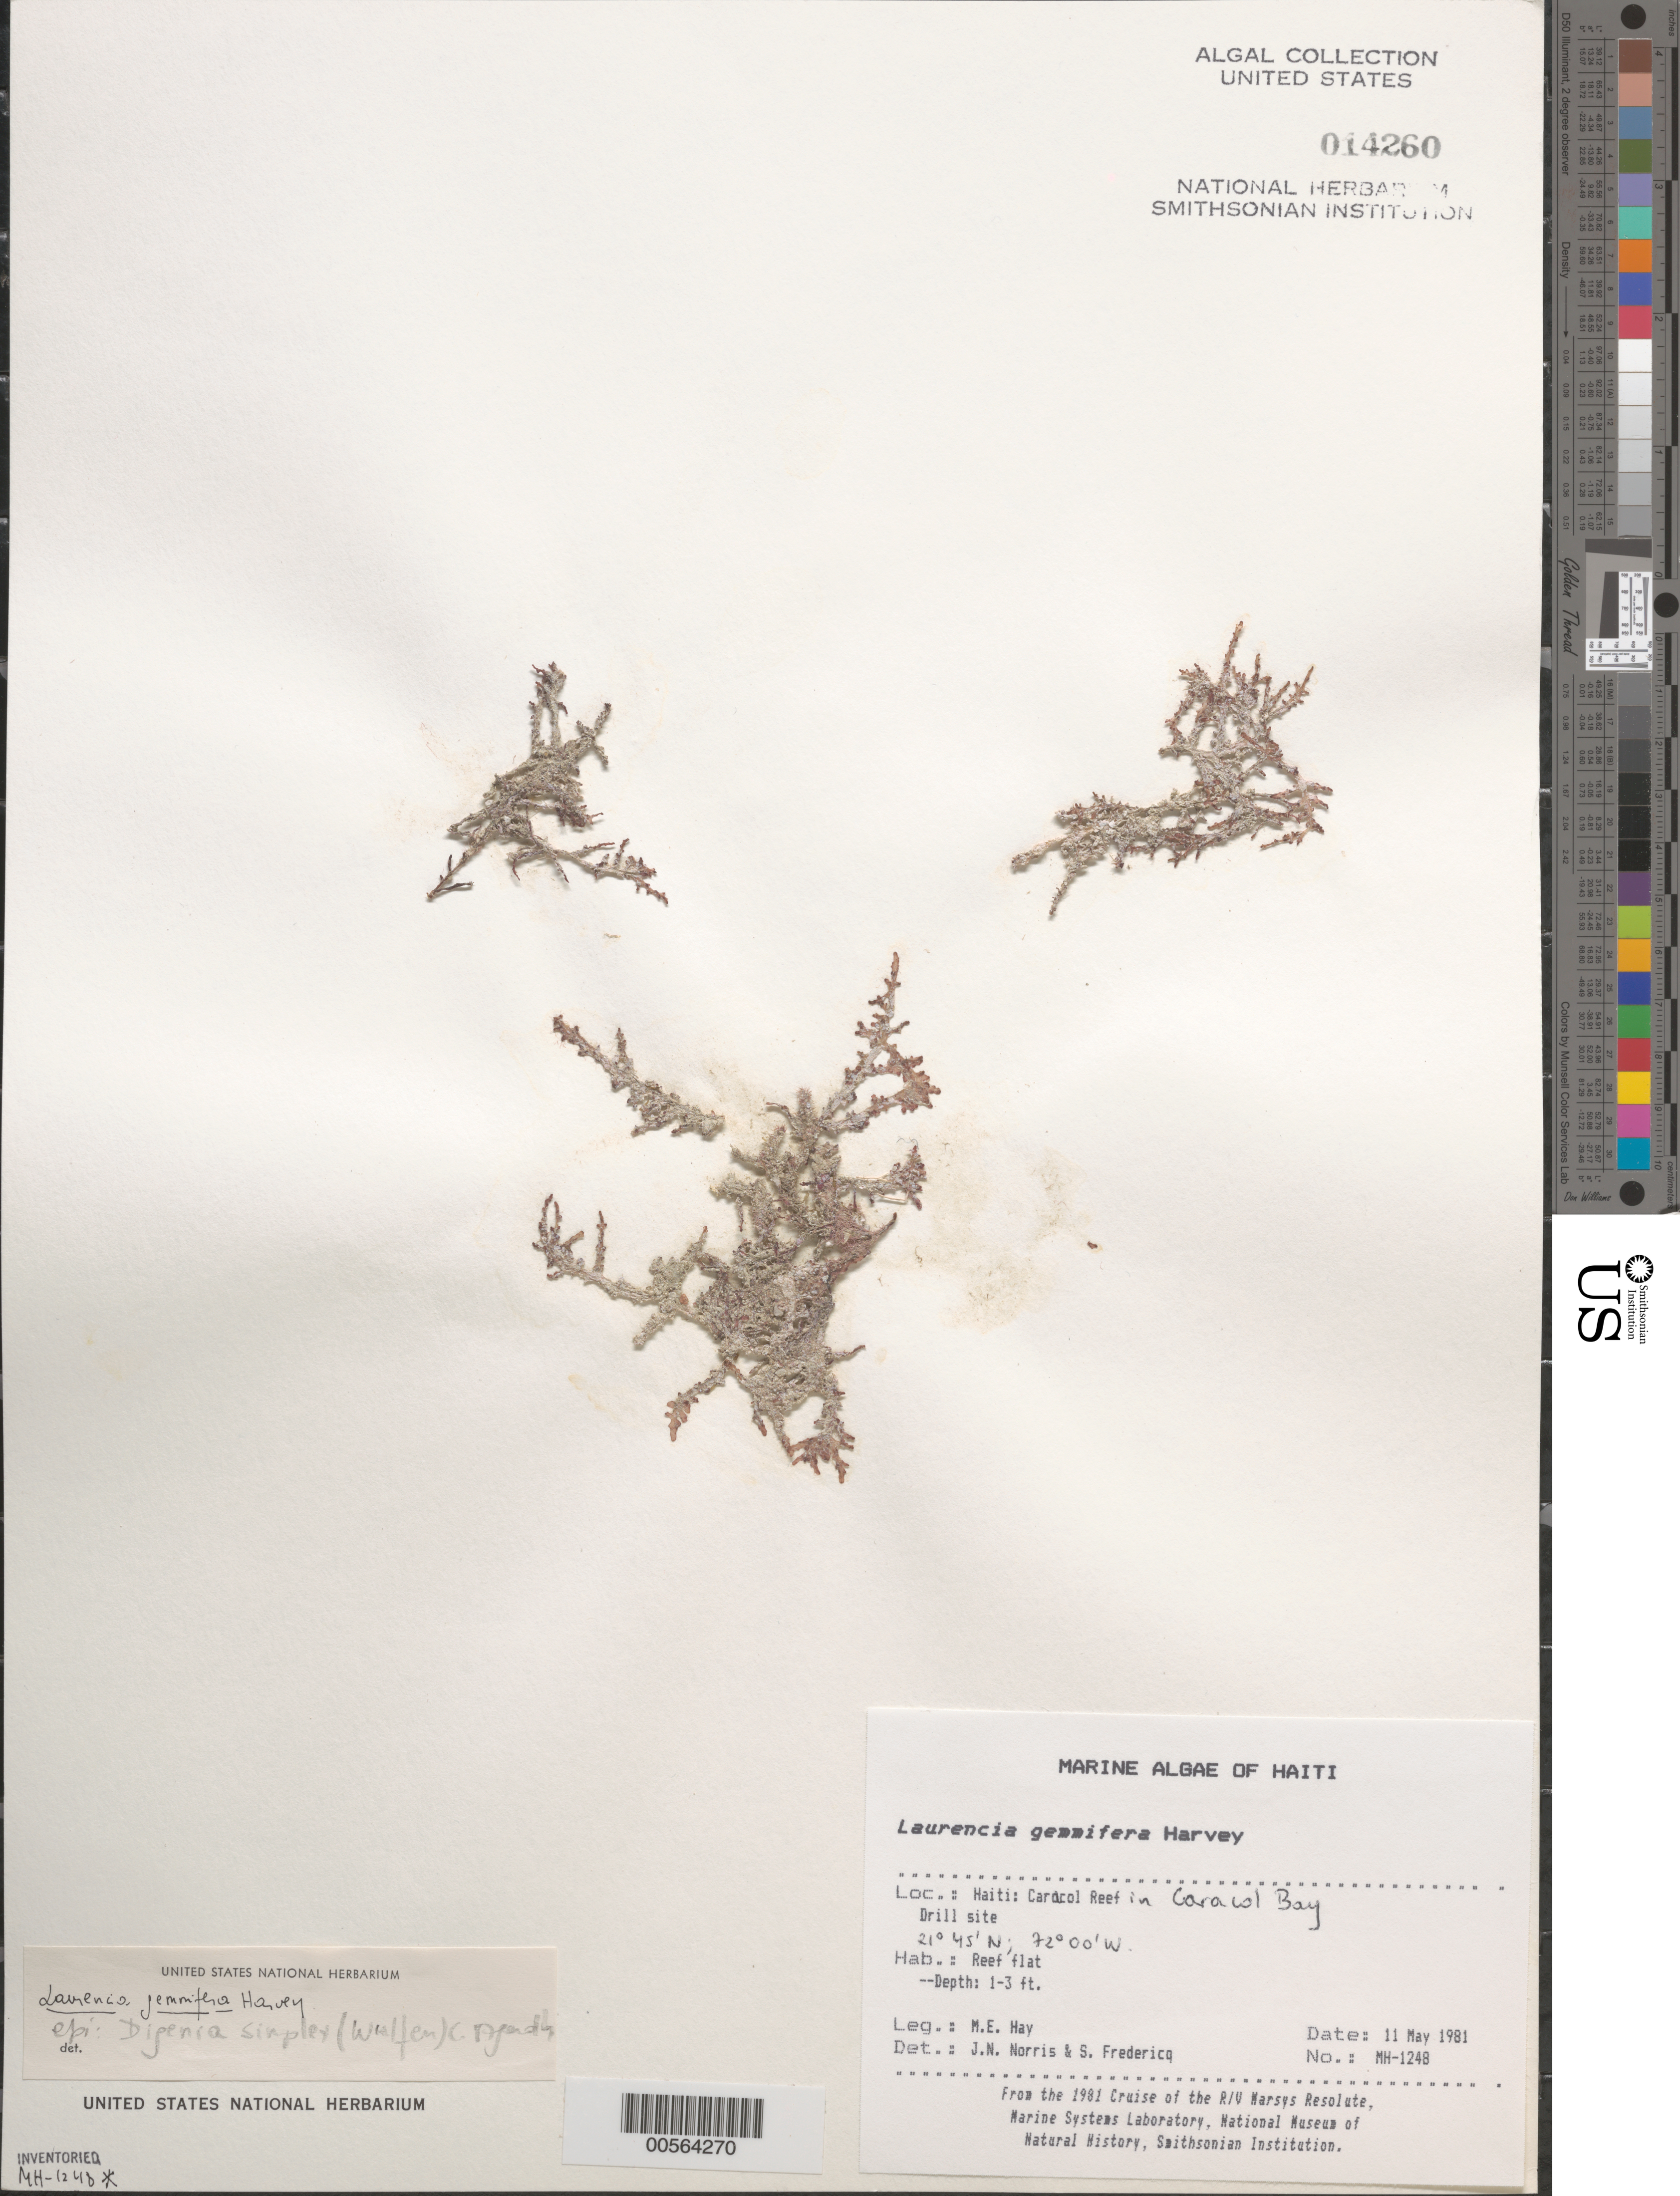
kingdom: Plantae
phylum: Rhodophyta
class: Florideophyceae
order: Ceramiales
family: Rhodomelaceae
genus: Yuzurua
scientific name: Yuzurua poiteaui var. gemmifera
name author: (Harvey) M.J. Wynne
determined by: Algae name updating Project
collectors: M. E. Hay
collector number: MEH-1248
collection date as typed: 11 May 1981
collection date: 1981-05-11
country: Haiti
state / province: Nord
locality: Caracol Reef, Caracol Bay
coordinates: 21 45'N, 72 00'W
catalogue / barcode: US 14260